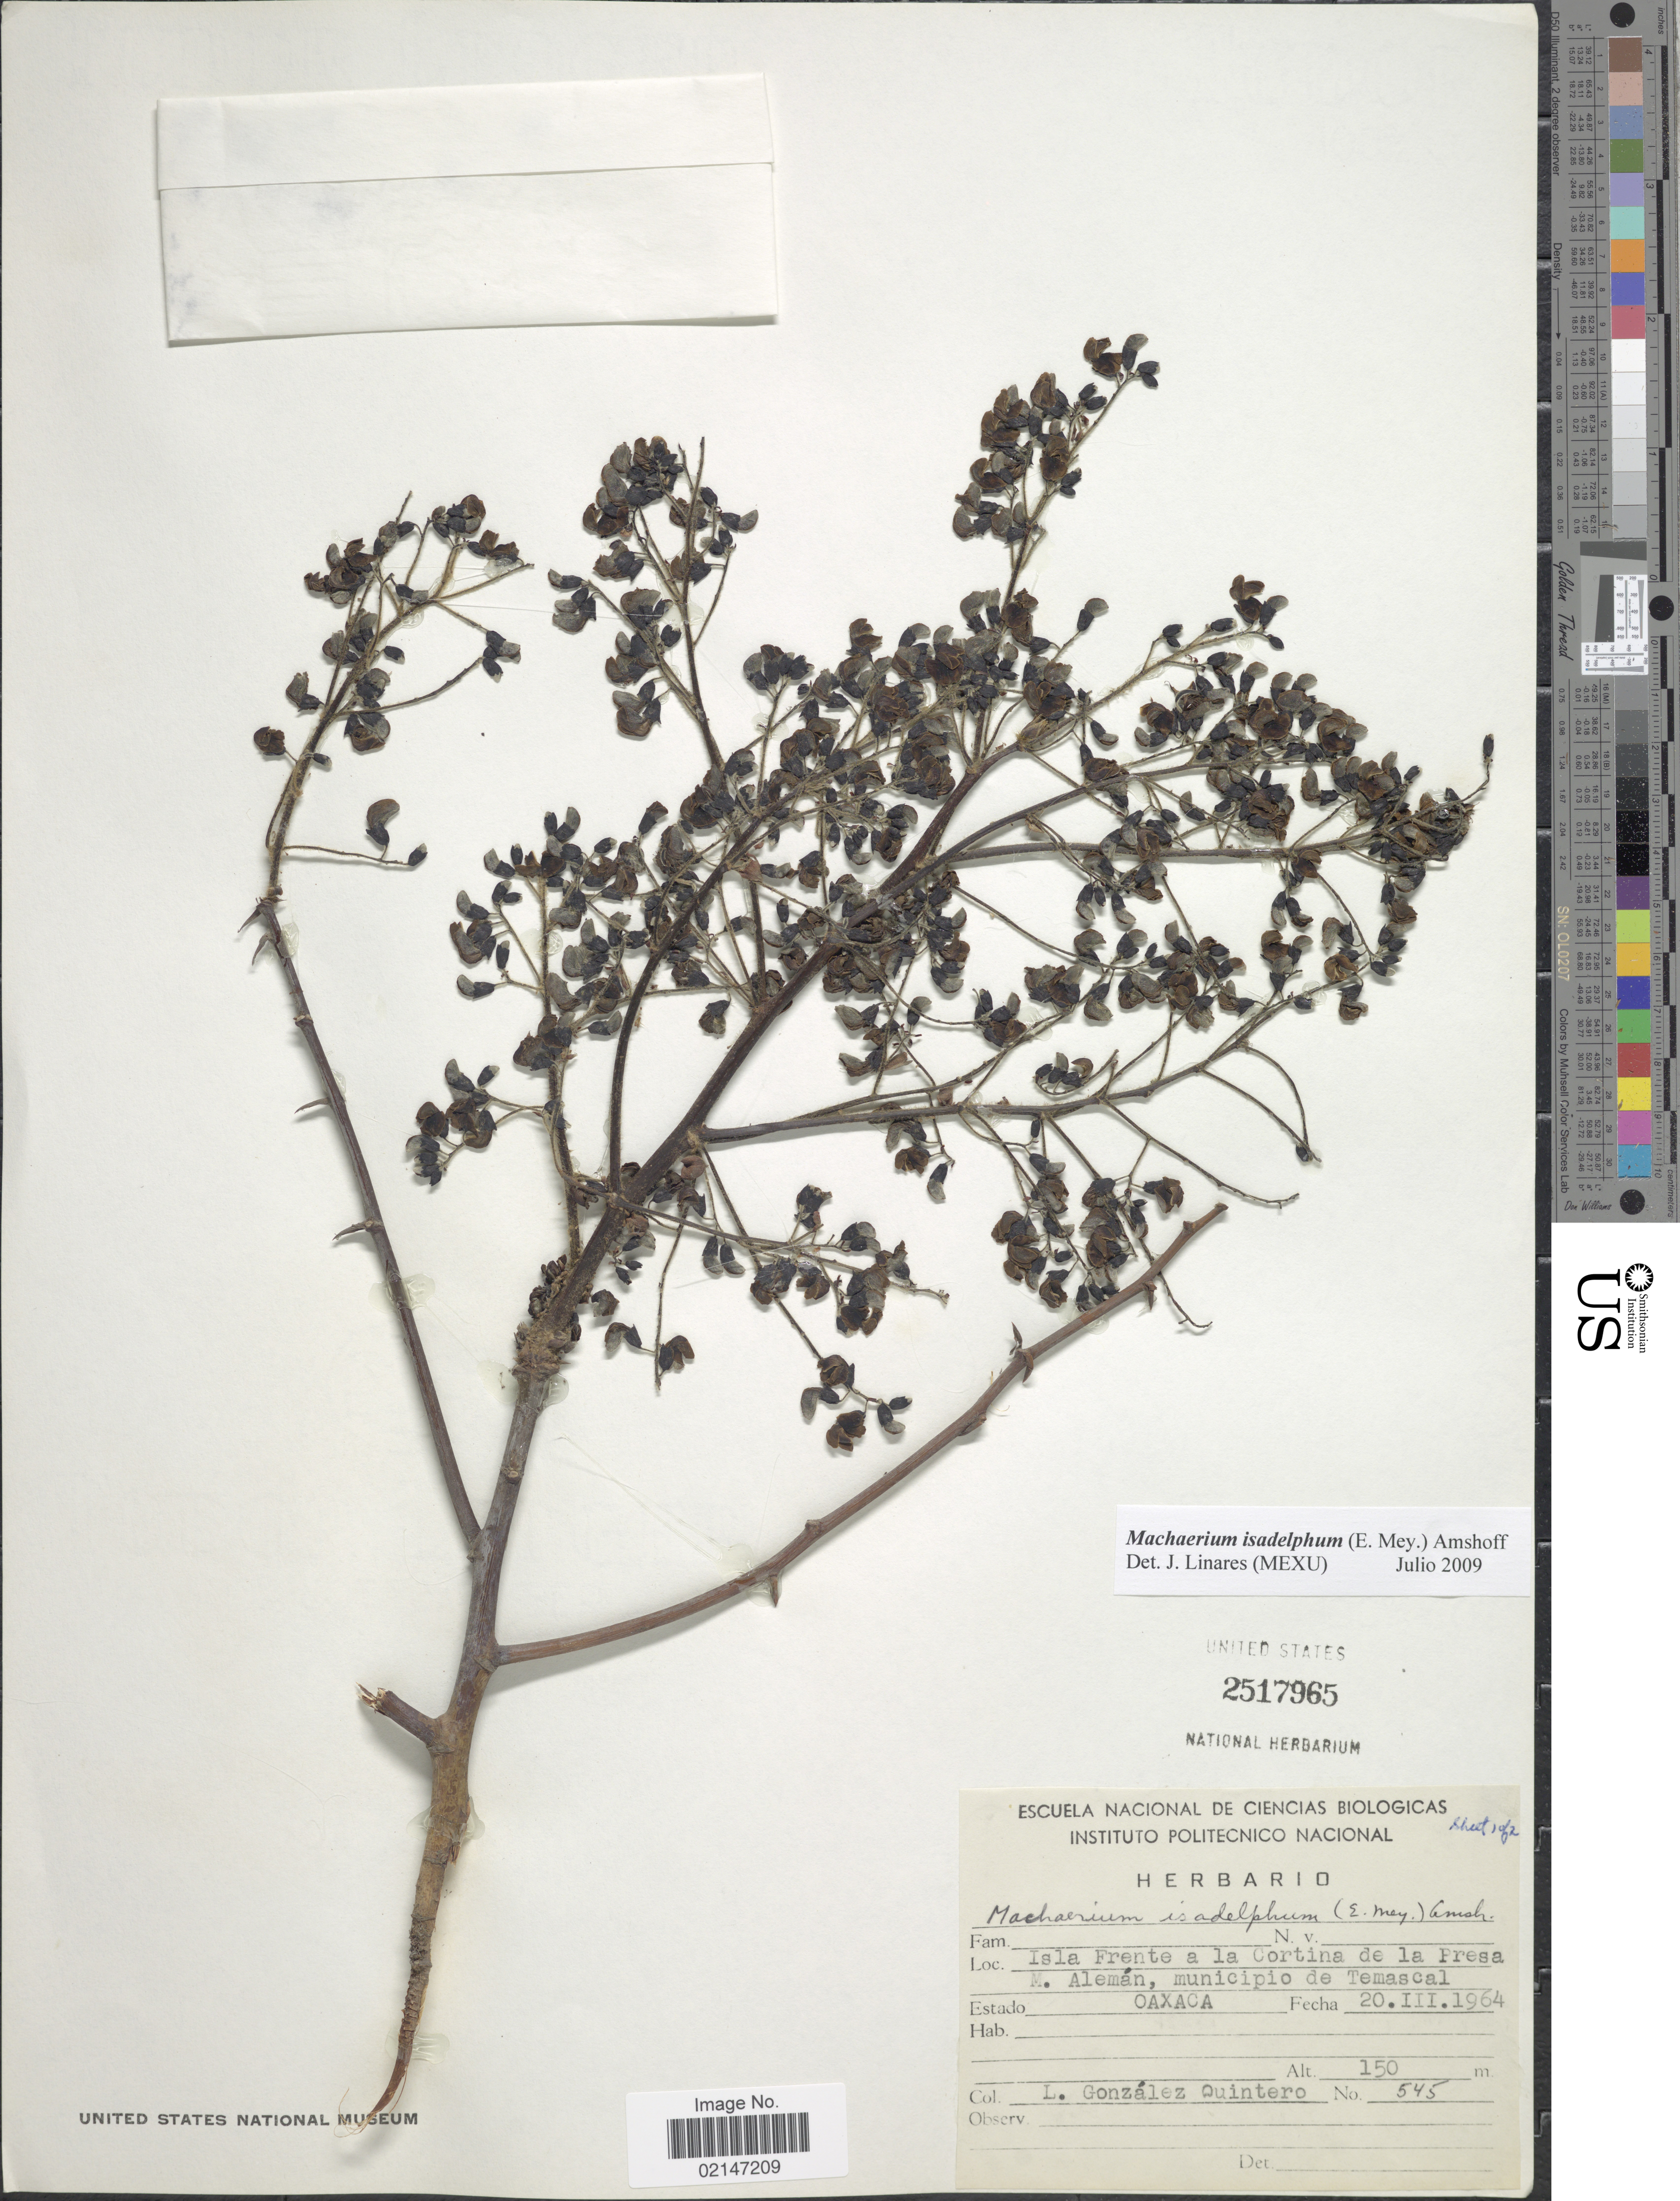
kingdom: Plantae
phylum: Tracheophyta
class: Magnoliopsida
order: Fabales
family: Fabaceae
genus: Machaerium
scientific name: Machaerium isadelphum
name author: (E. Mey.) Amshoff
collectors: L. González Quintero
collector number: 545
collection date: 1964-03-20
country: Mexico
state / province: Oaxaca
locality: Isla Frente a la Cortina de la Presa M. Alemán, municipio de Temascal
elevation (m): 150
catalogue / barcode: US 2517965